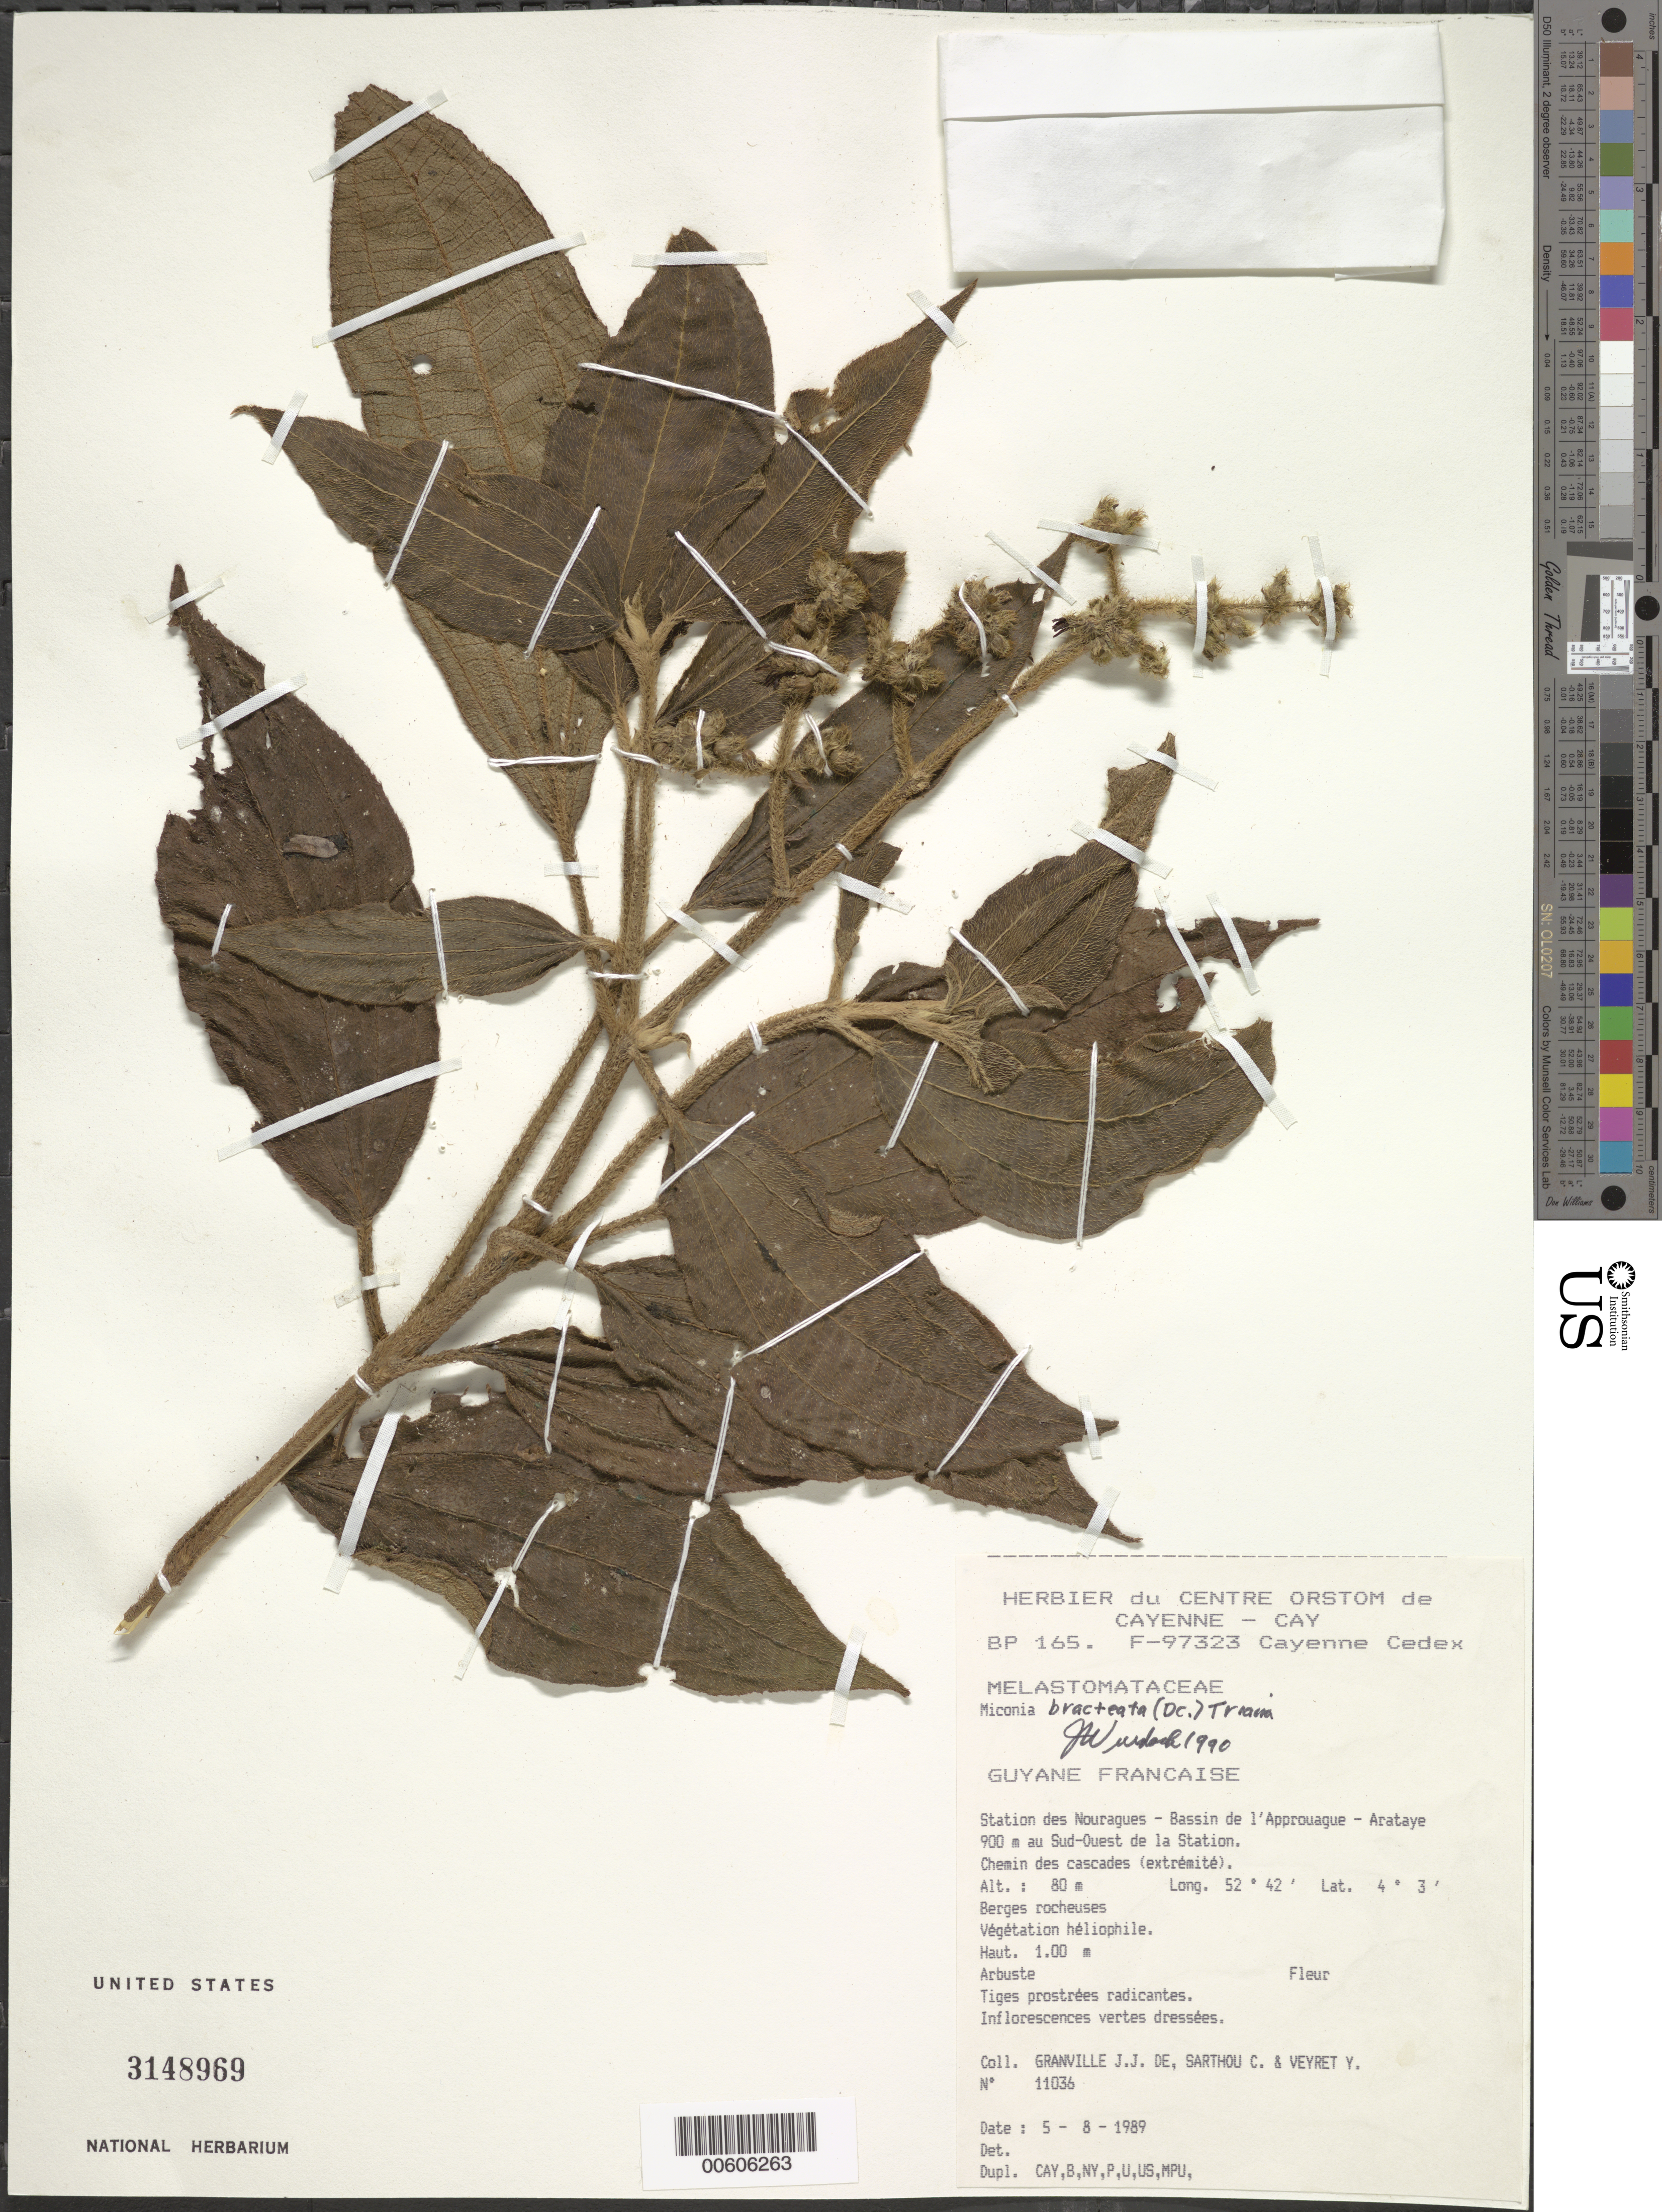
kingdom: Plantae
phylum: Tracheophyta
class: Magnoliopsida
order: Myrtales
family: Melastomataceae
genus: Miconia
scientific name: Miconia bracteata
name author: (DC.) Triana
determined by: Wurdack, John J., (US), US (UNITED STATES)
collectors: J.-J. de Granville, C. Sarthou & Y. Veyret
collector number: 11036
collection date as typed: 5-Aug-89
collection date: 1989-08-05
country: French Guiana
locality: Station des Nouragues, Bassin de l'Approuague, Arataye; 900m au Sud-Ouest de la Station, Chemin des cascades (extremite)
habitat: Berges rocheueses. Vegetation heliophile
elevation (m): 80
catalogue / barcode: US 3148969